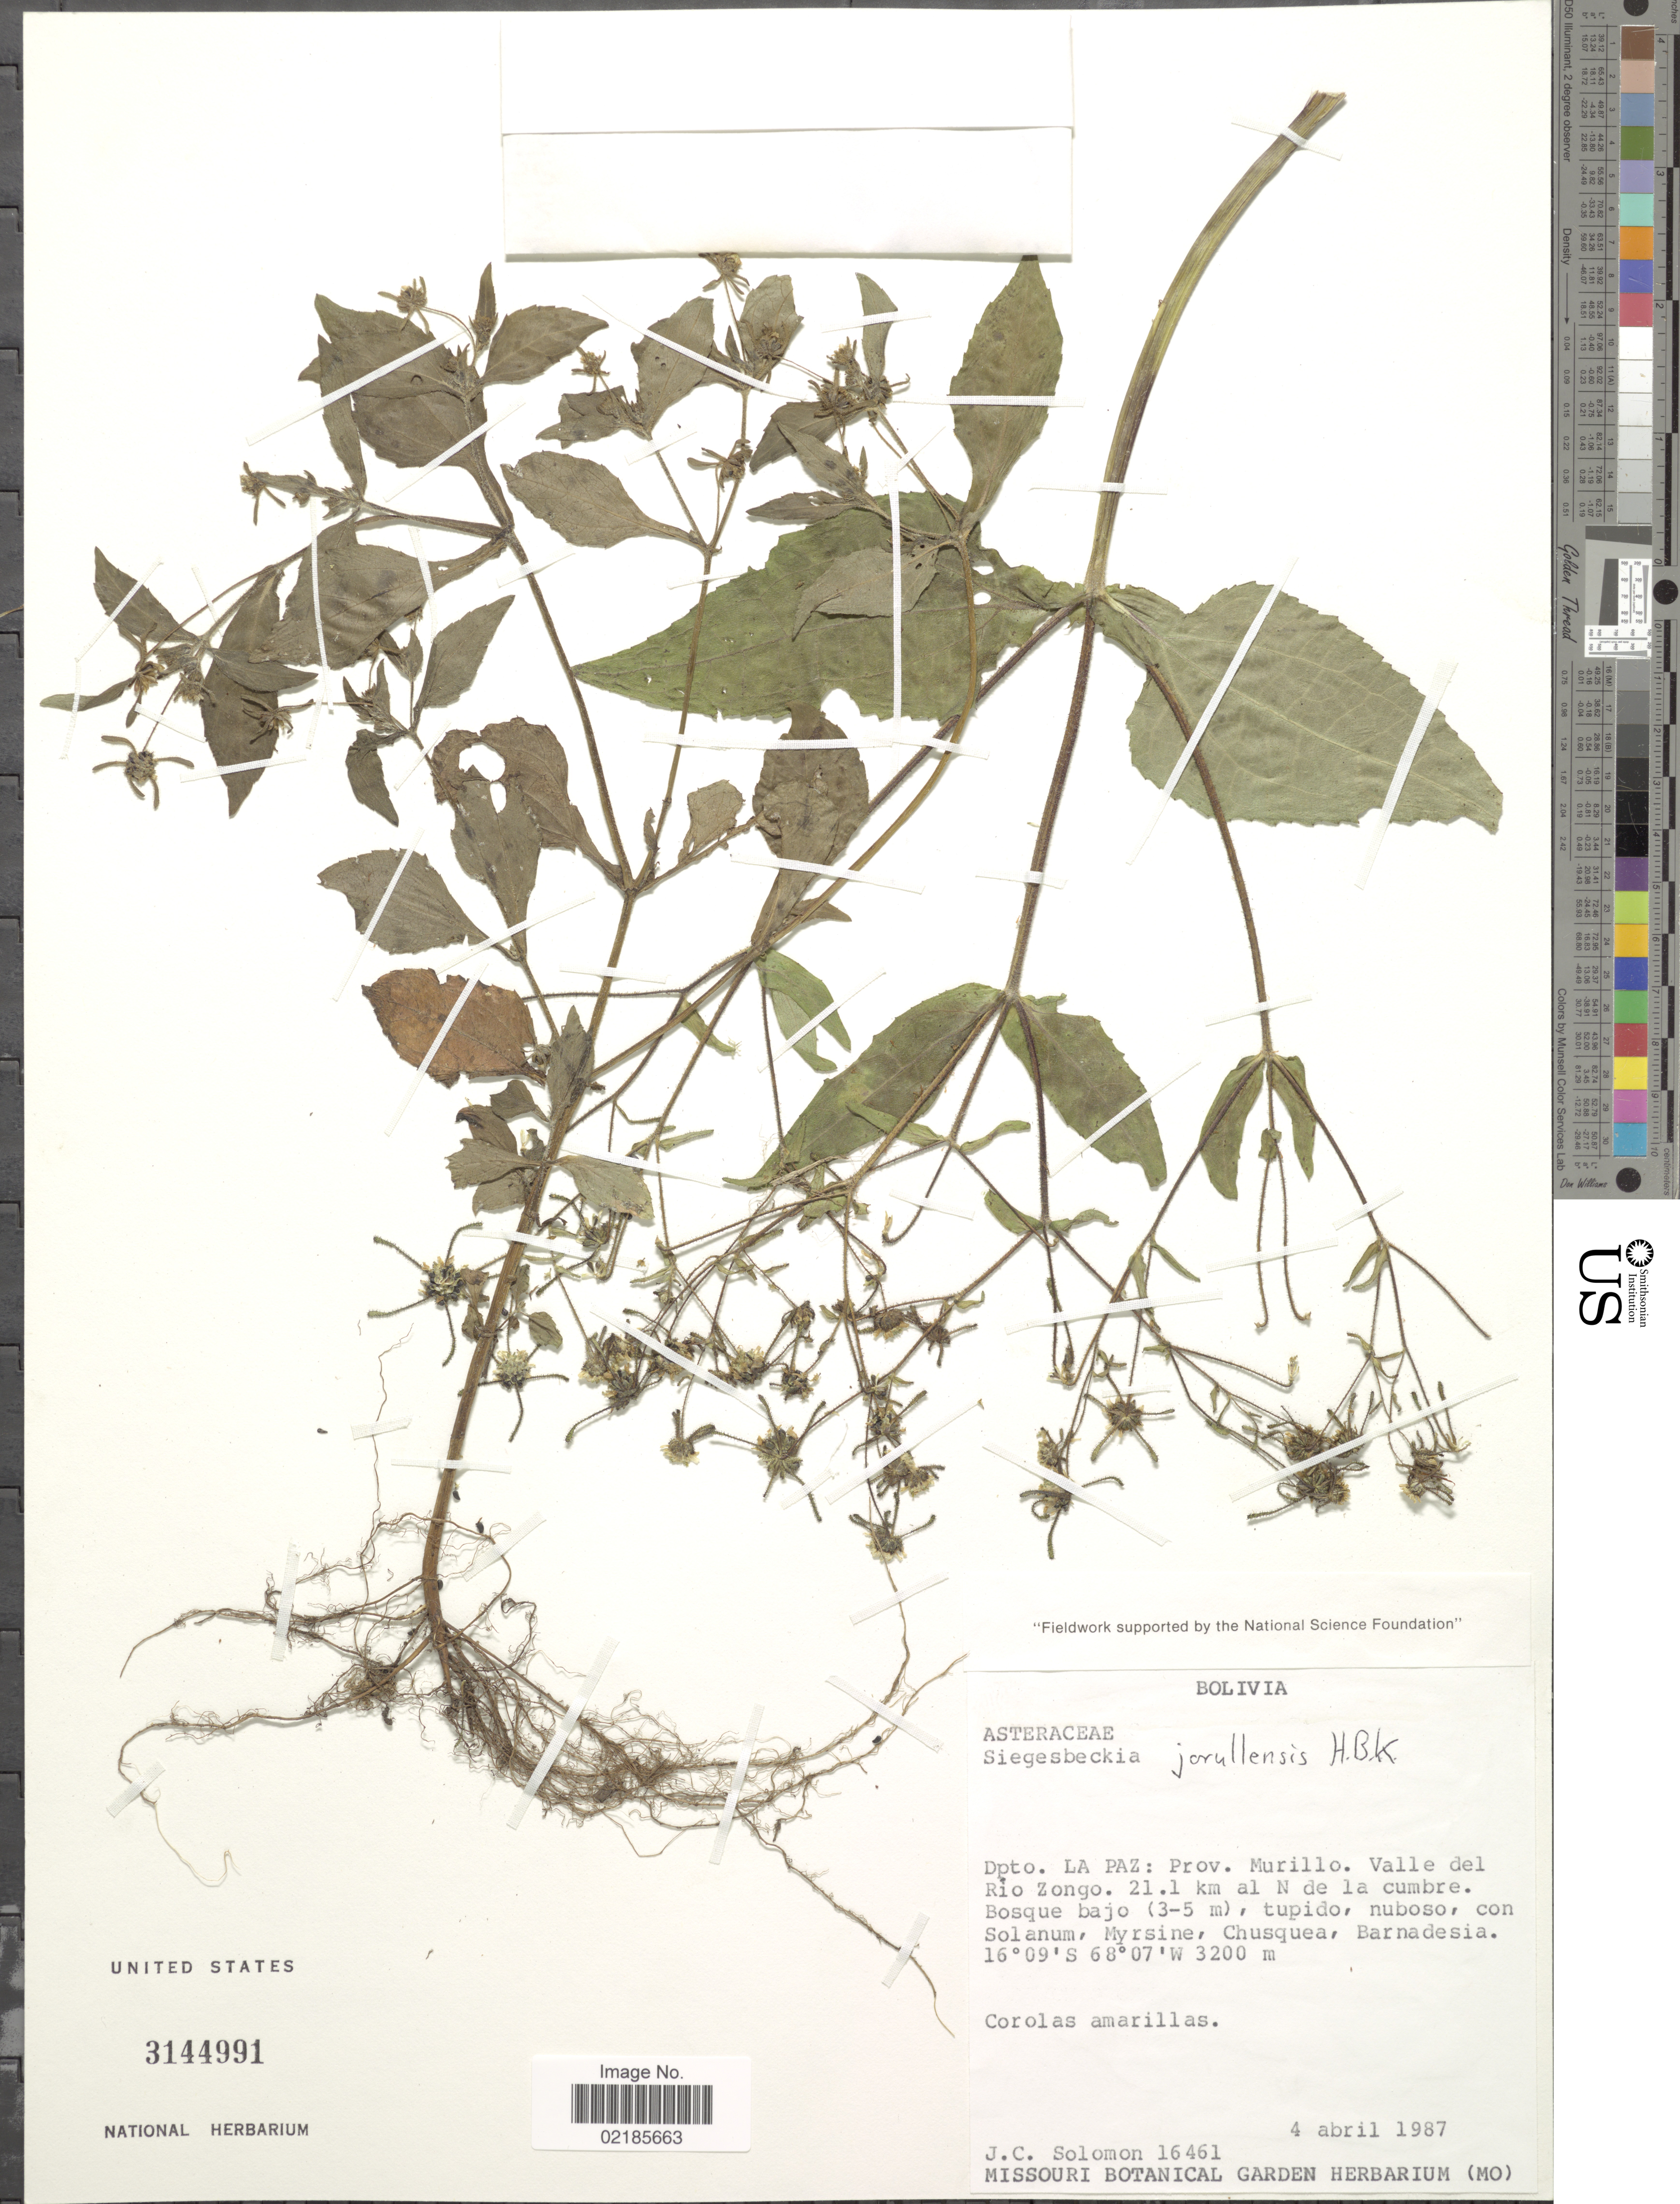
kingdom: Plantae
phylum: Tracheophyta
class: Magnoliopsida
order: Asterales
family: Asteraceae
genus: Sigesbeckia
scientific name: Sigesbeckia jorullensis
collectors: J. C. Solomon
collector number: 16461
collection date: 1987-04-04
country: Bolivia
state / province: La Paz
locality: Prov. Murillo, Valle del Río Zongo, 21.1 km al N de la cumbre, Bosque bajo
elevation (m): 3200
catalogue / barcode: US 3144991